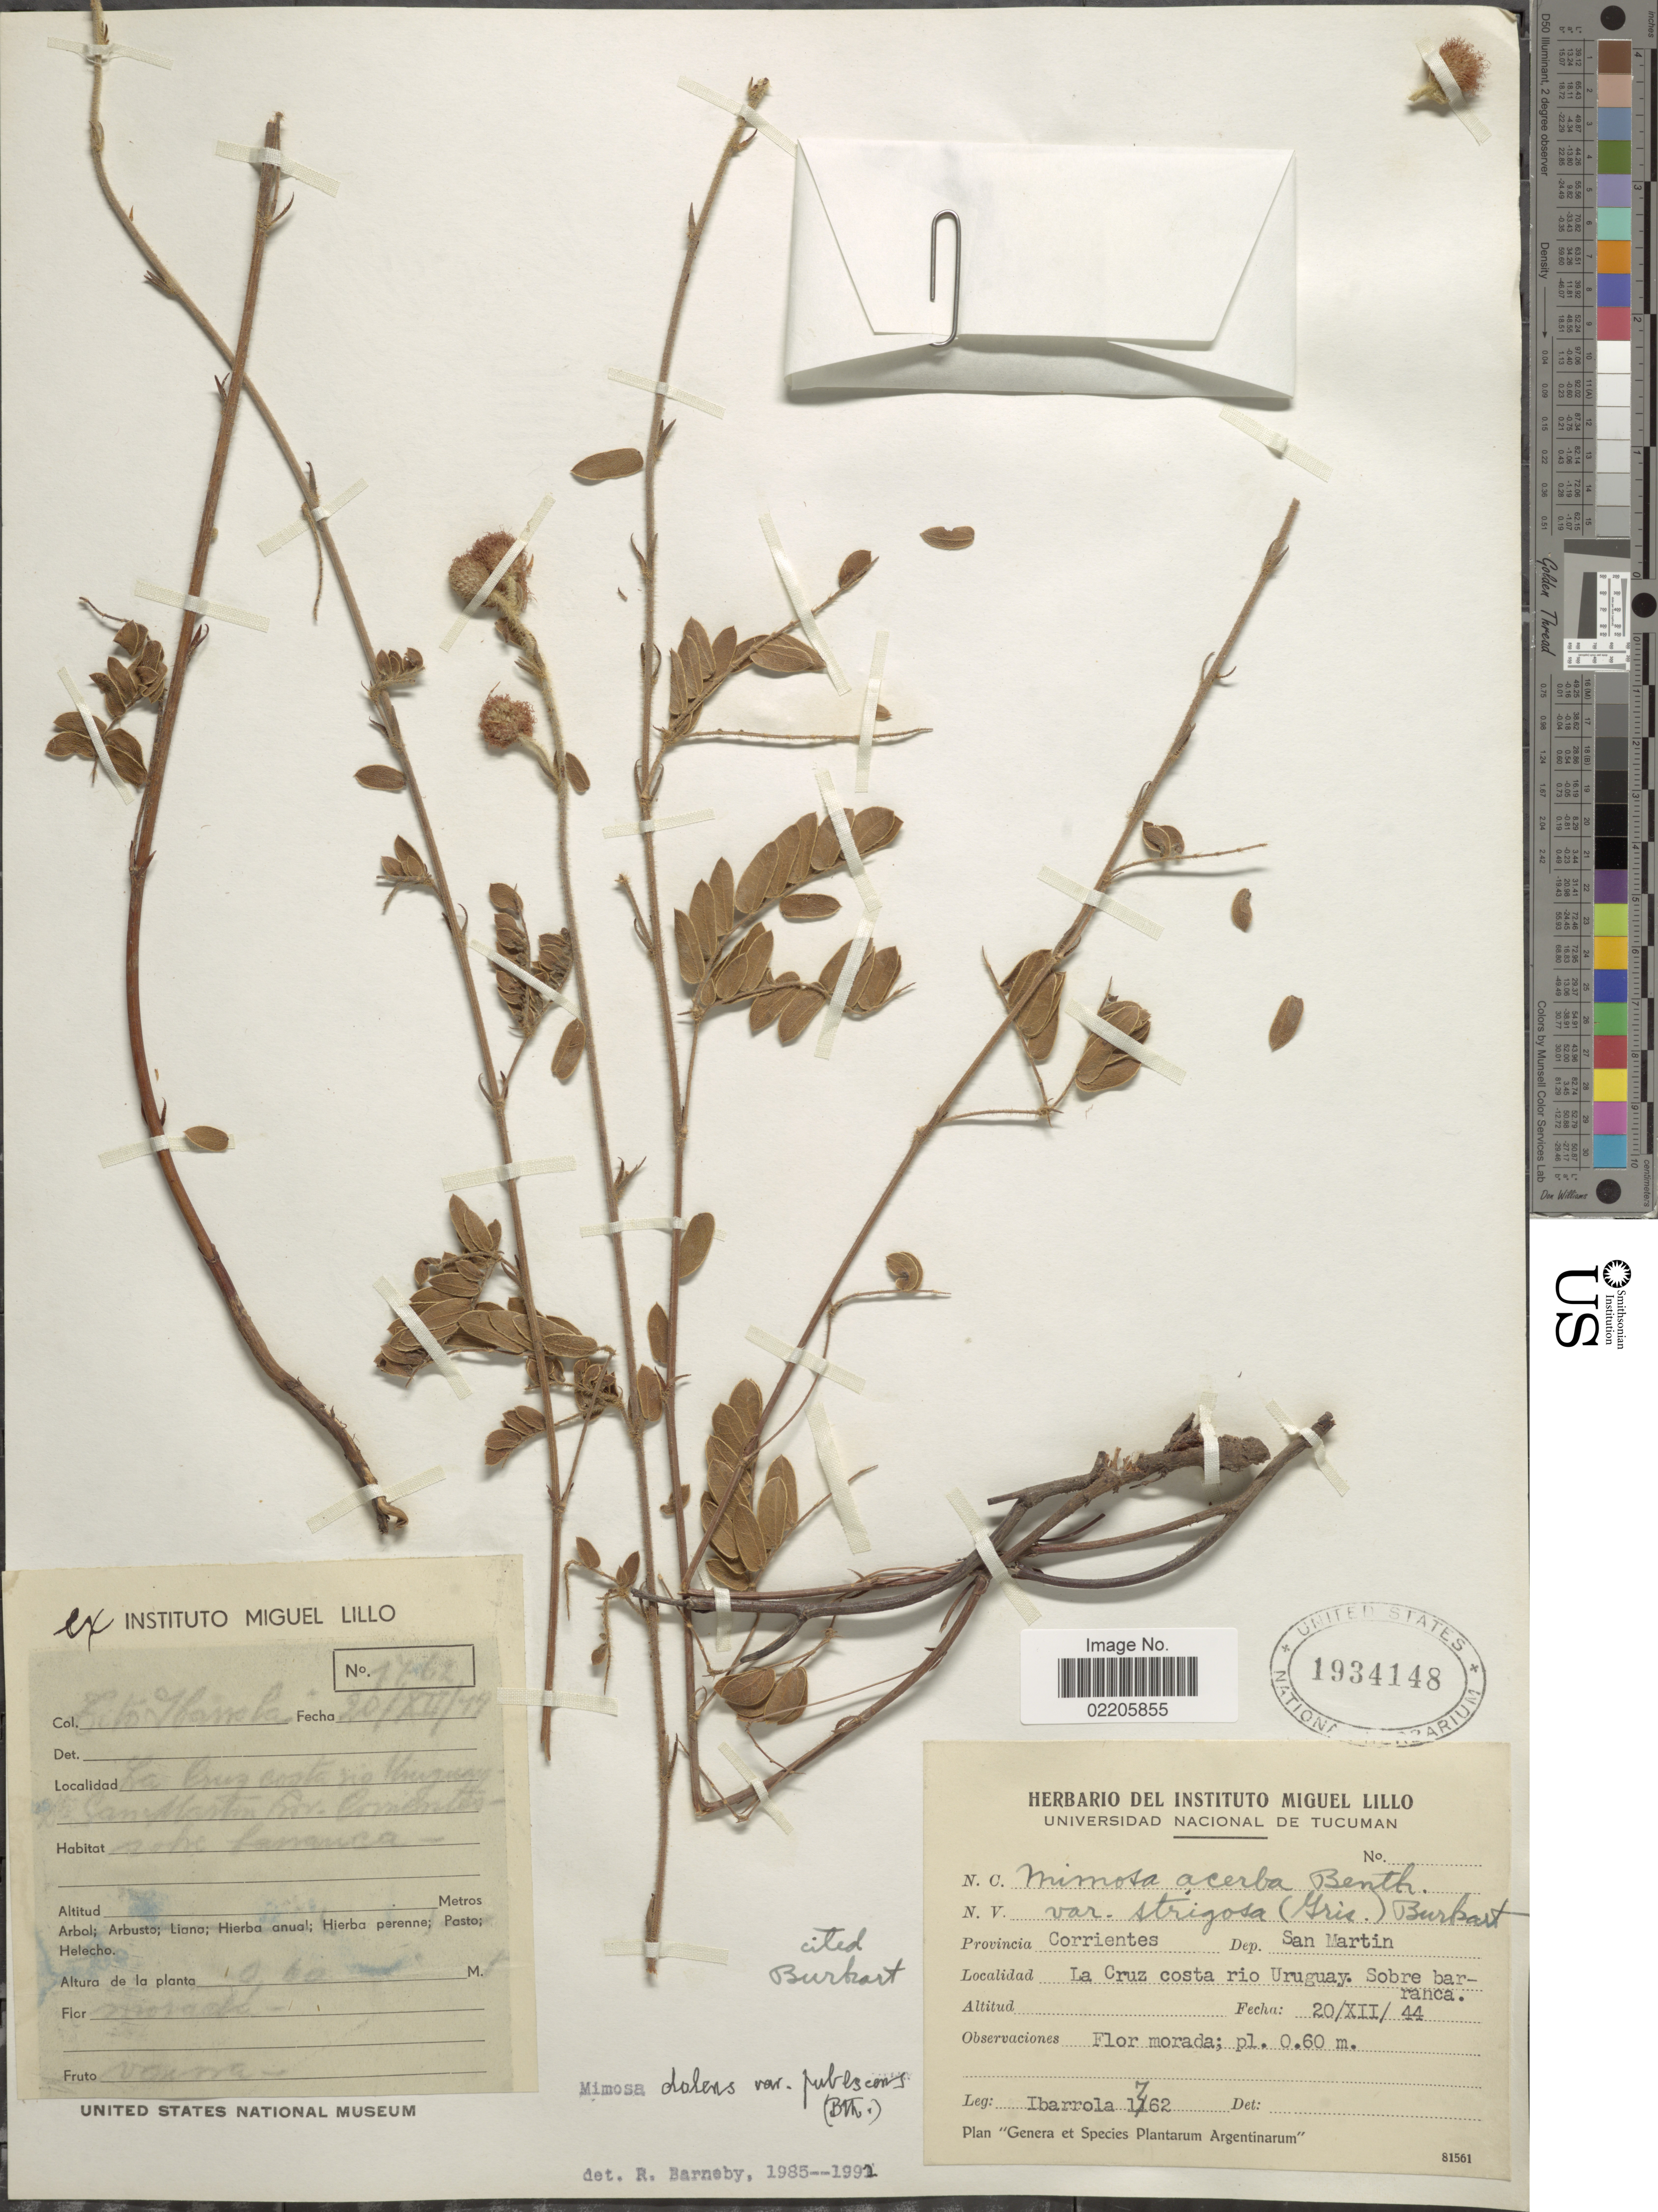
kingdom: Plantae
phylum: Tracheophyta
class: Magnoliopsida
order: Fabales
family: Fabaceae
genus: Mimosa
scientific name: Mimosa dolens var. pubescens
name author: (Benth.) Barneby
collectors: C. Ibarrola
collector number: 1762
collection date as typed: Transcribed d/m/y: 20/12/44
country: Argentina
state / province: Corrientes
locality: Provincia Corrientes. Dep. San Martin. La Cruz costa rio Urugay. Sobre barranca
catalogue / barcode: US 1934148